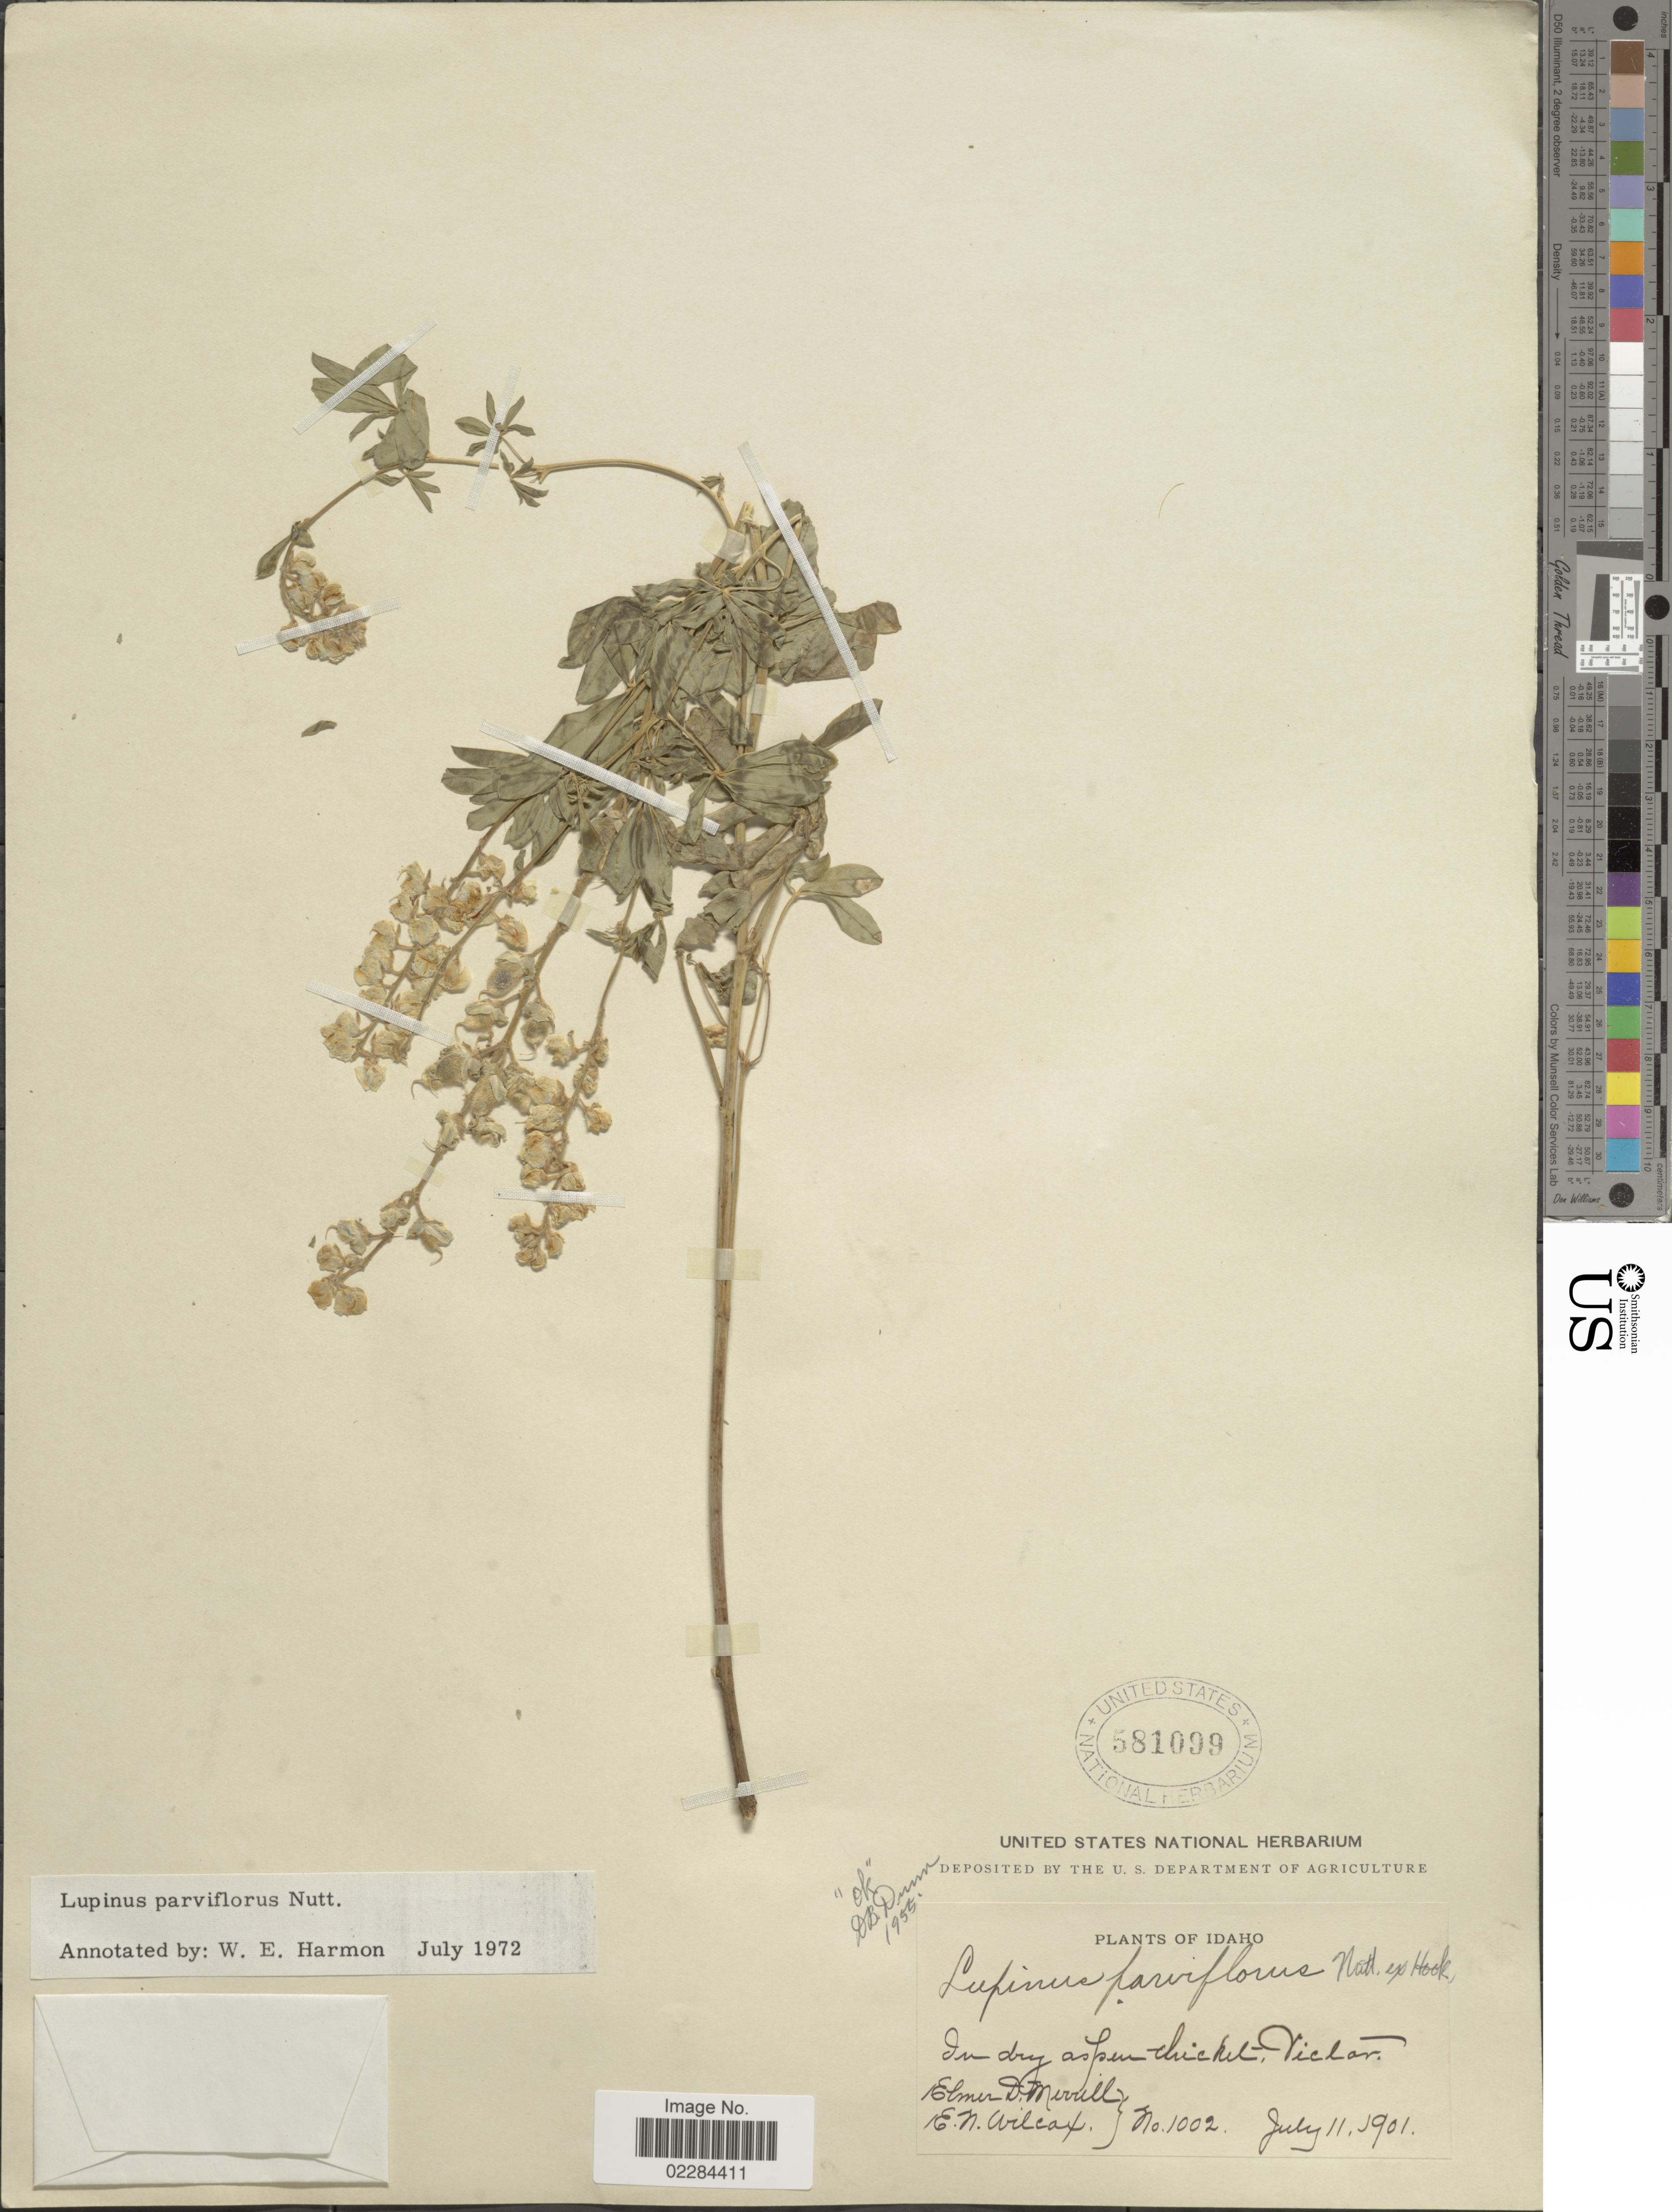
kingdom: Plantae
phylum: Tracheophyta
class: Magnoliopsida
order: Fabales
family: Fabaceae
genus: Lupinus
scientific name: Lupinus argenteus var. parviflorus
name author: (Nutt. ex Hook. & Arn.) C.L. Hitchc.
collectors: E. D. Merrill & E. Wilcox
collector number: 1002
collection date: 1901-07-11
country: United States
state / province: Idaho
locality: On dry aspen thicket, Victor.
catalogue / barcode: US 581099